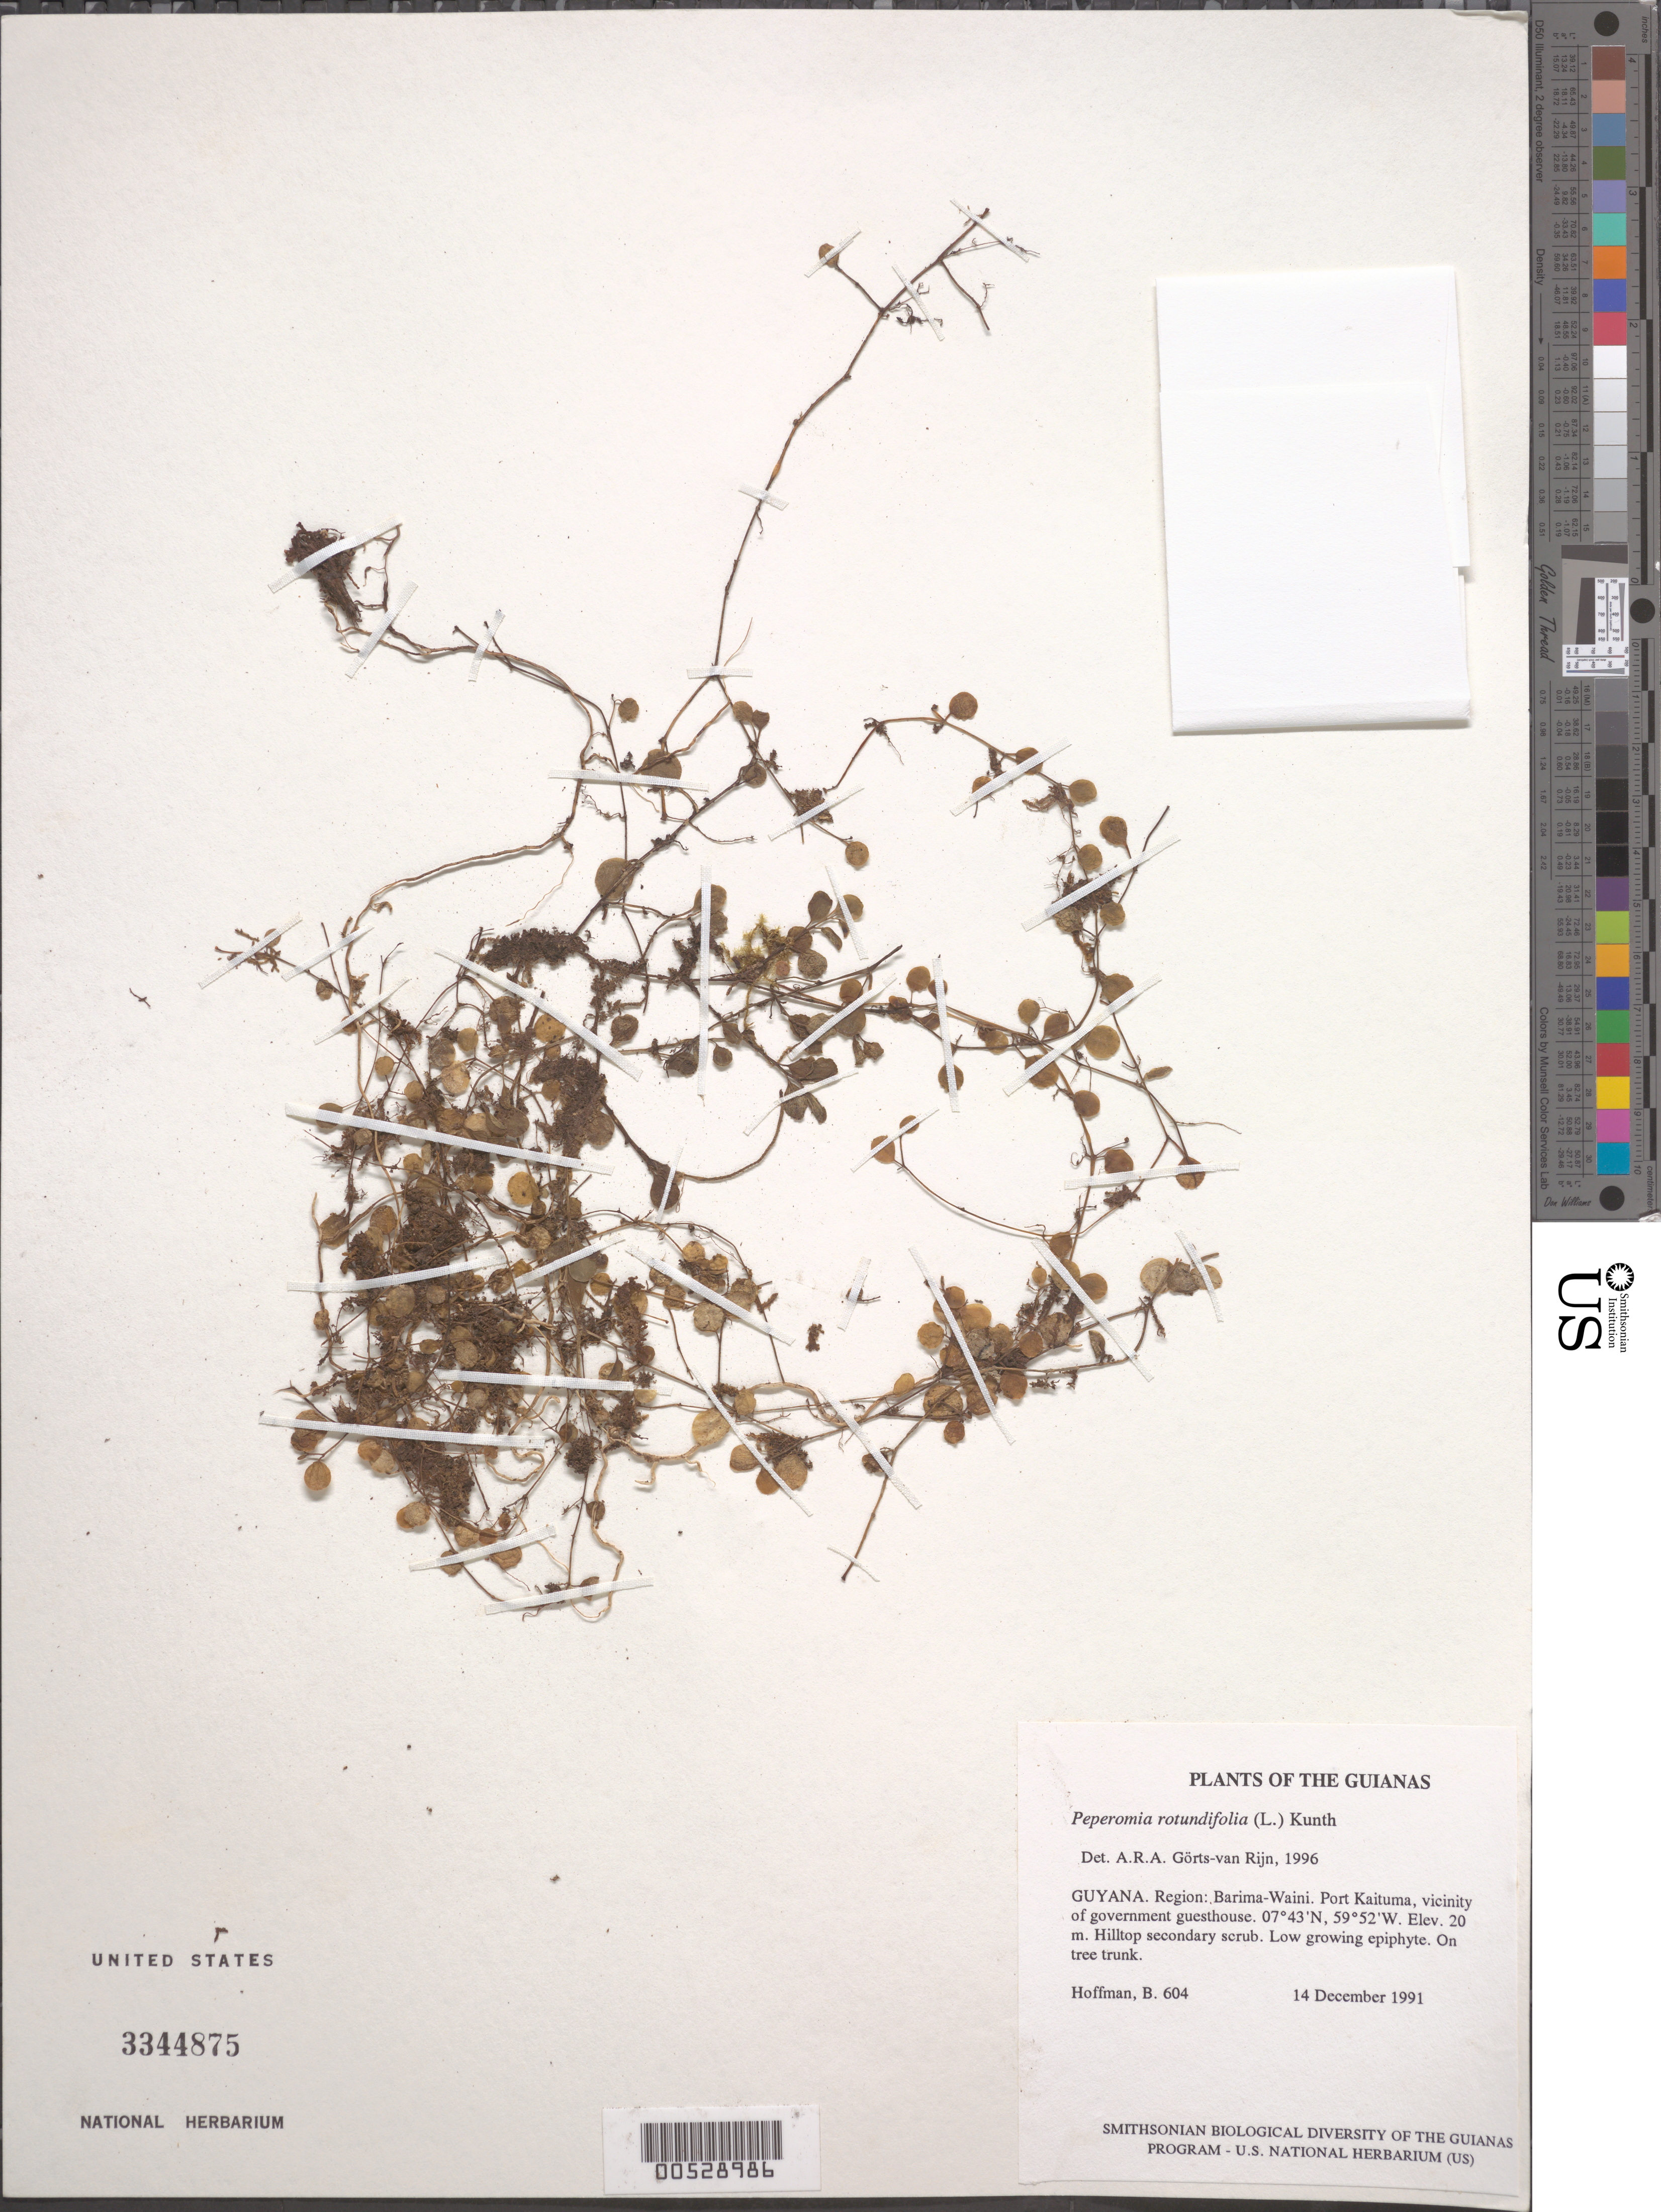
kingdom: Plantae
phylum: Tracheophyta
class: Magnoliopsida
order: Piperales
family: Piperaceae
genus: Peperomia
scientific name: Peperomia rotundifolia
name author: (L.) Kunth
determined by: Görts-van Rijn, A. R. A.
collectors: B. Hoffman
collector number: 604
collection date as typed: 14 December 1991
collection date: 1991-12-14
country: Guyana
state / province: Barima-Waini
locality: Port Kaituma, vicinity of government guesthouse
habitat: Hilltop secondary scrub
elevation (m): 20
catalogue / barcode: US 3344875